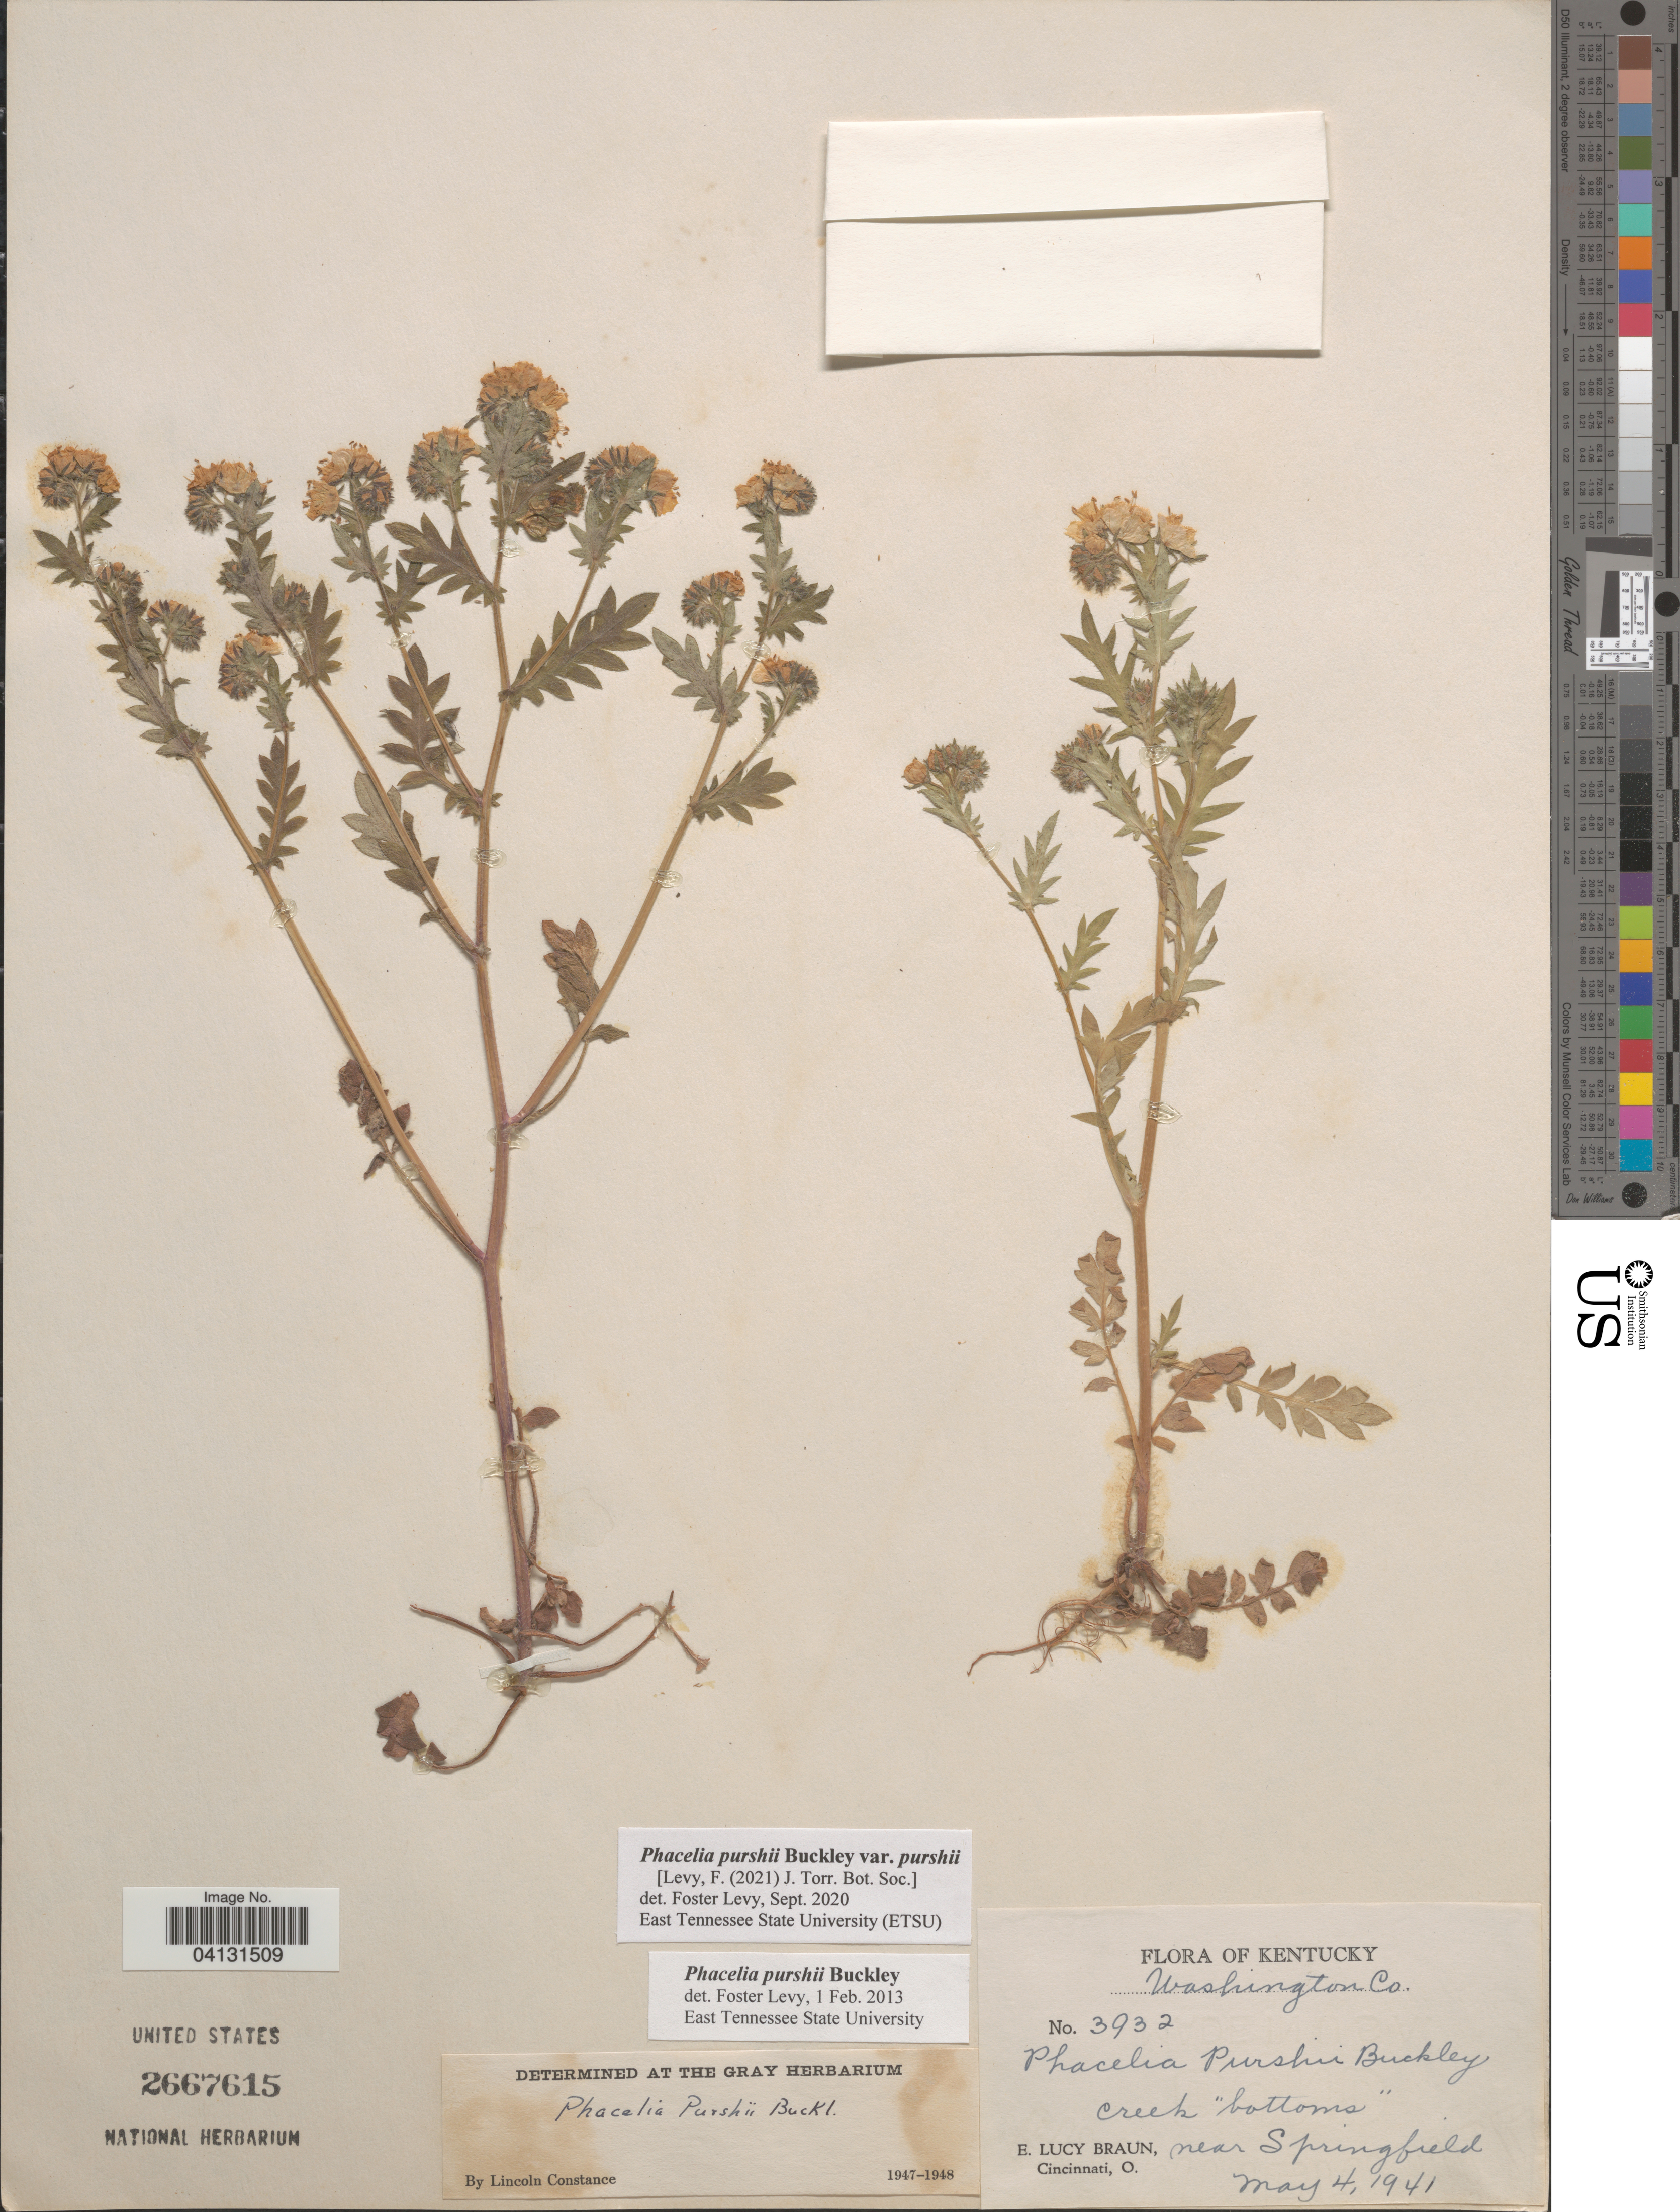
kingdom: Plantae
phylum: Tracheophyta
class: Magnoliopsida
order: Boraginales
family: Hydrophyllaceae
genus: Phacelia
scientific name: Phacelia purshii var. purshii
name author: Buckley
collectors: E. L. Braun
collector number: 3932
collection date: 1941-05-04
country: United States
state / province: Kentucky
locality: Washington Co. Creek "bottoms" near Springfield.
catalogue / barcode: US 2667615